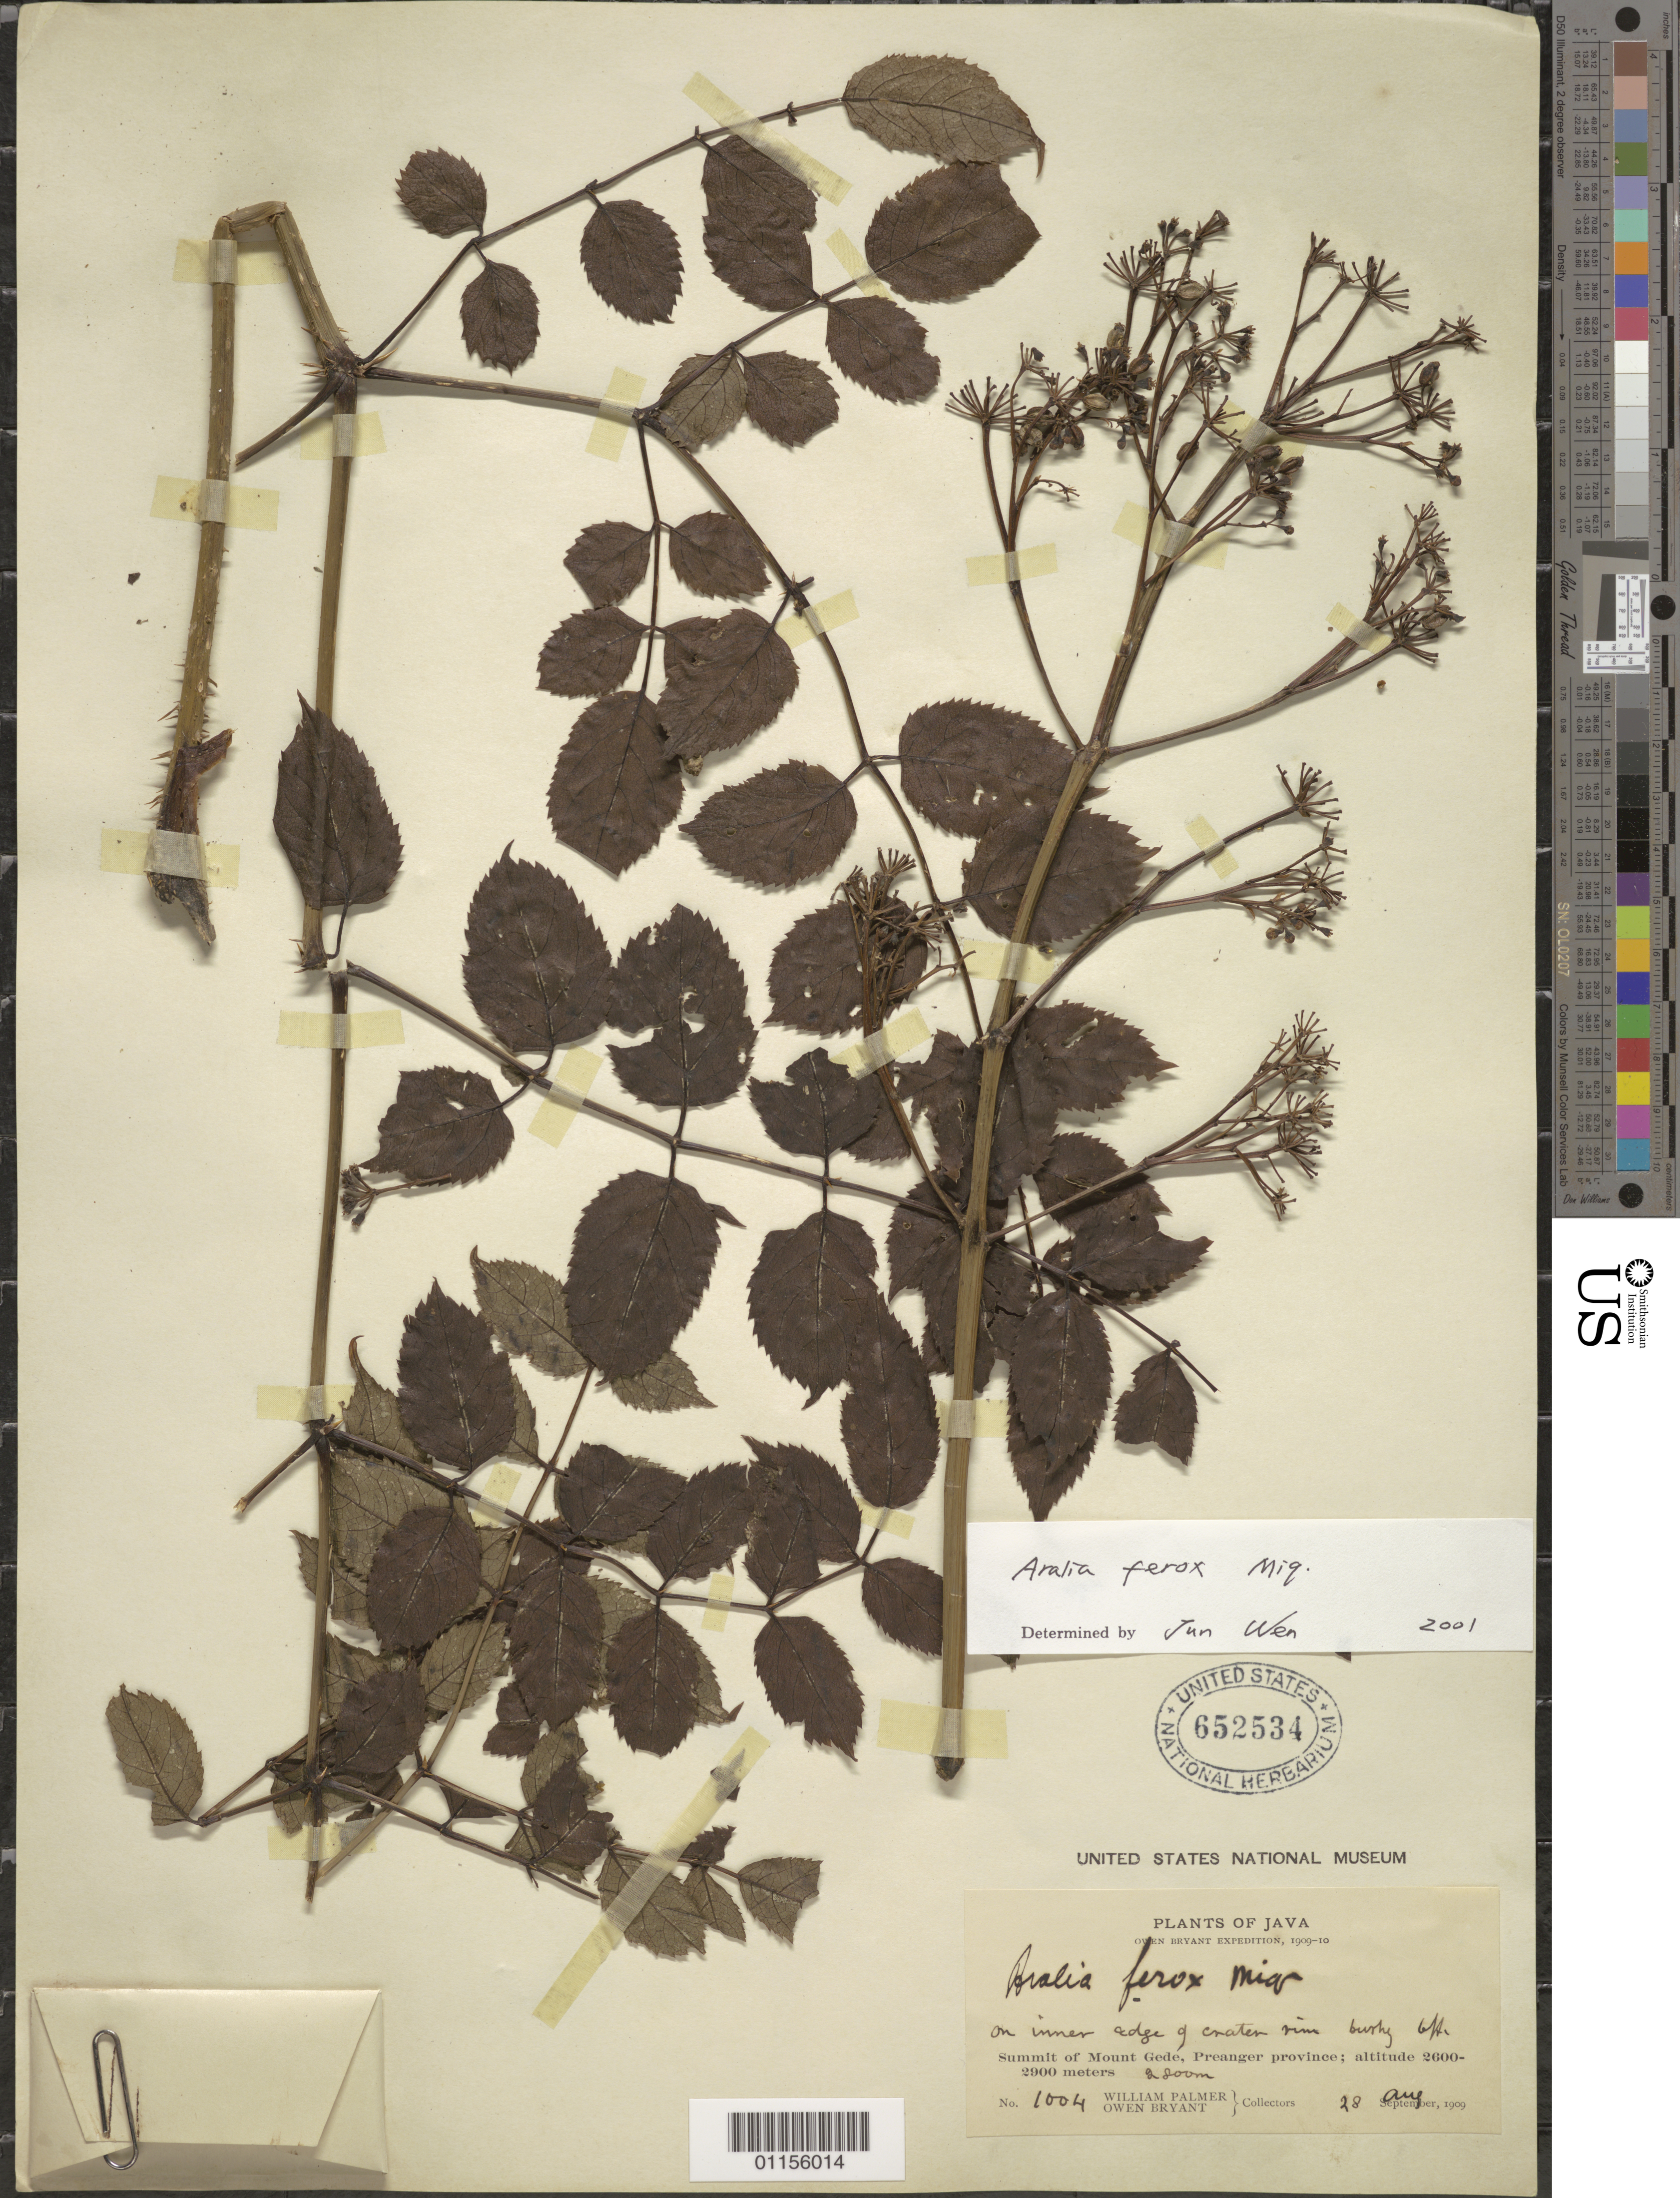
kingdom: Plantae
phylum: Tracheophyta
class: Magnoliopsida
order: Apiales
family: Araliaceae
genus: Aralia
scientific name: Aralia ferox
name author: Miq.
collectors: W. Palmer & O. Bryant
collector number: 1004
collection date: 1909-08-28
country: Indonesia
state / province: Java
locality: Summit of Mt Gede, Preanger province.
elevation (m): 2600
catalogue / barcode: US 652534